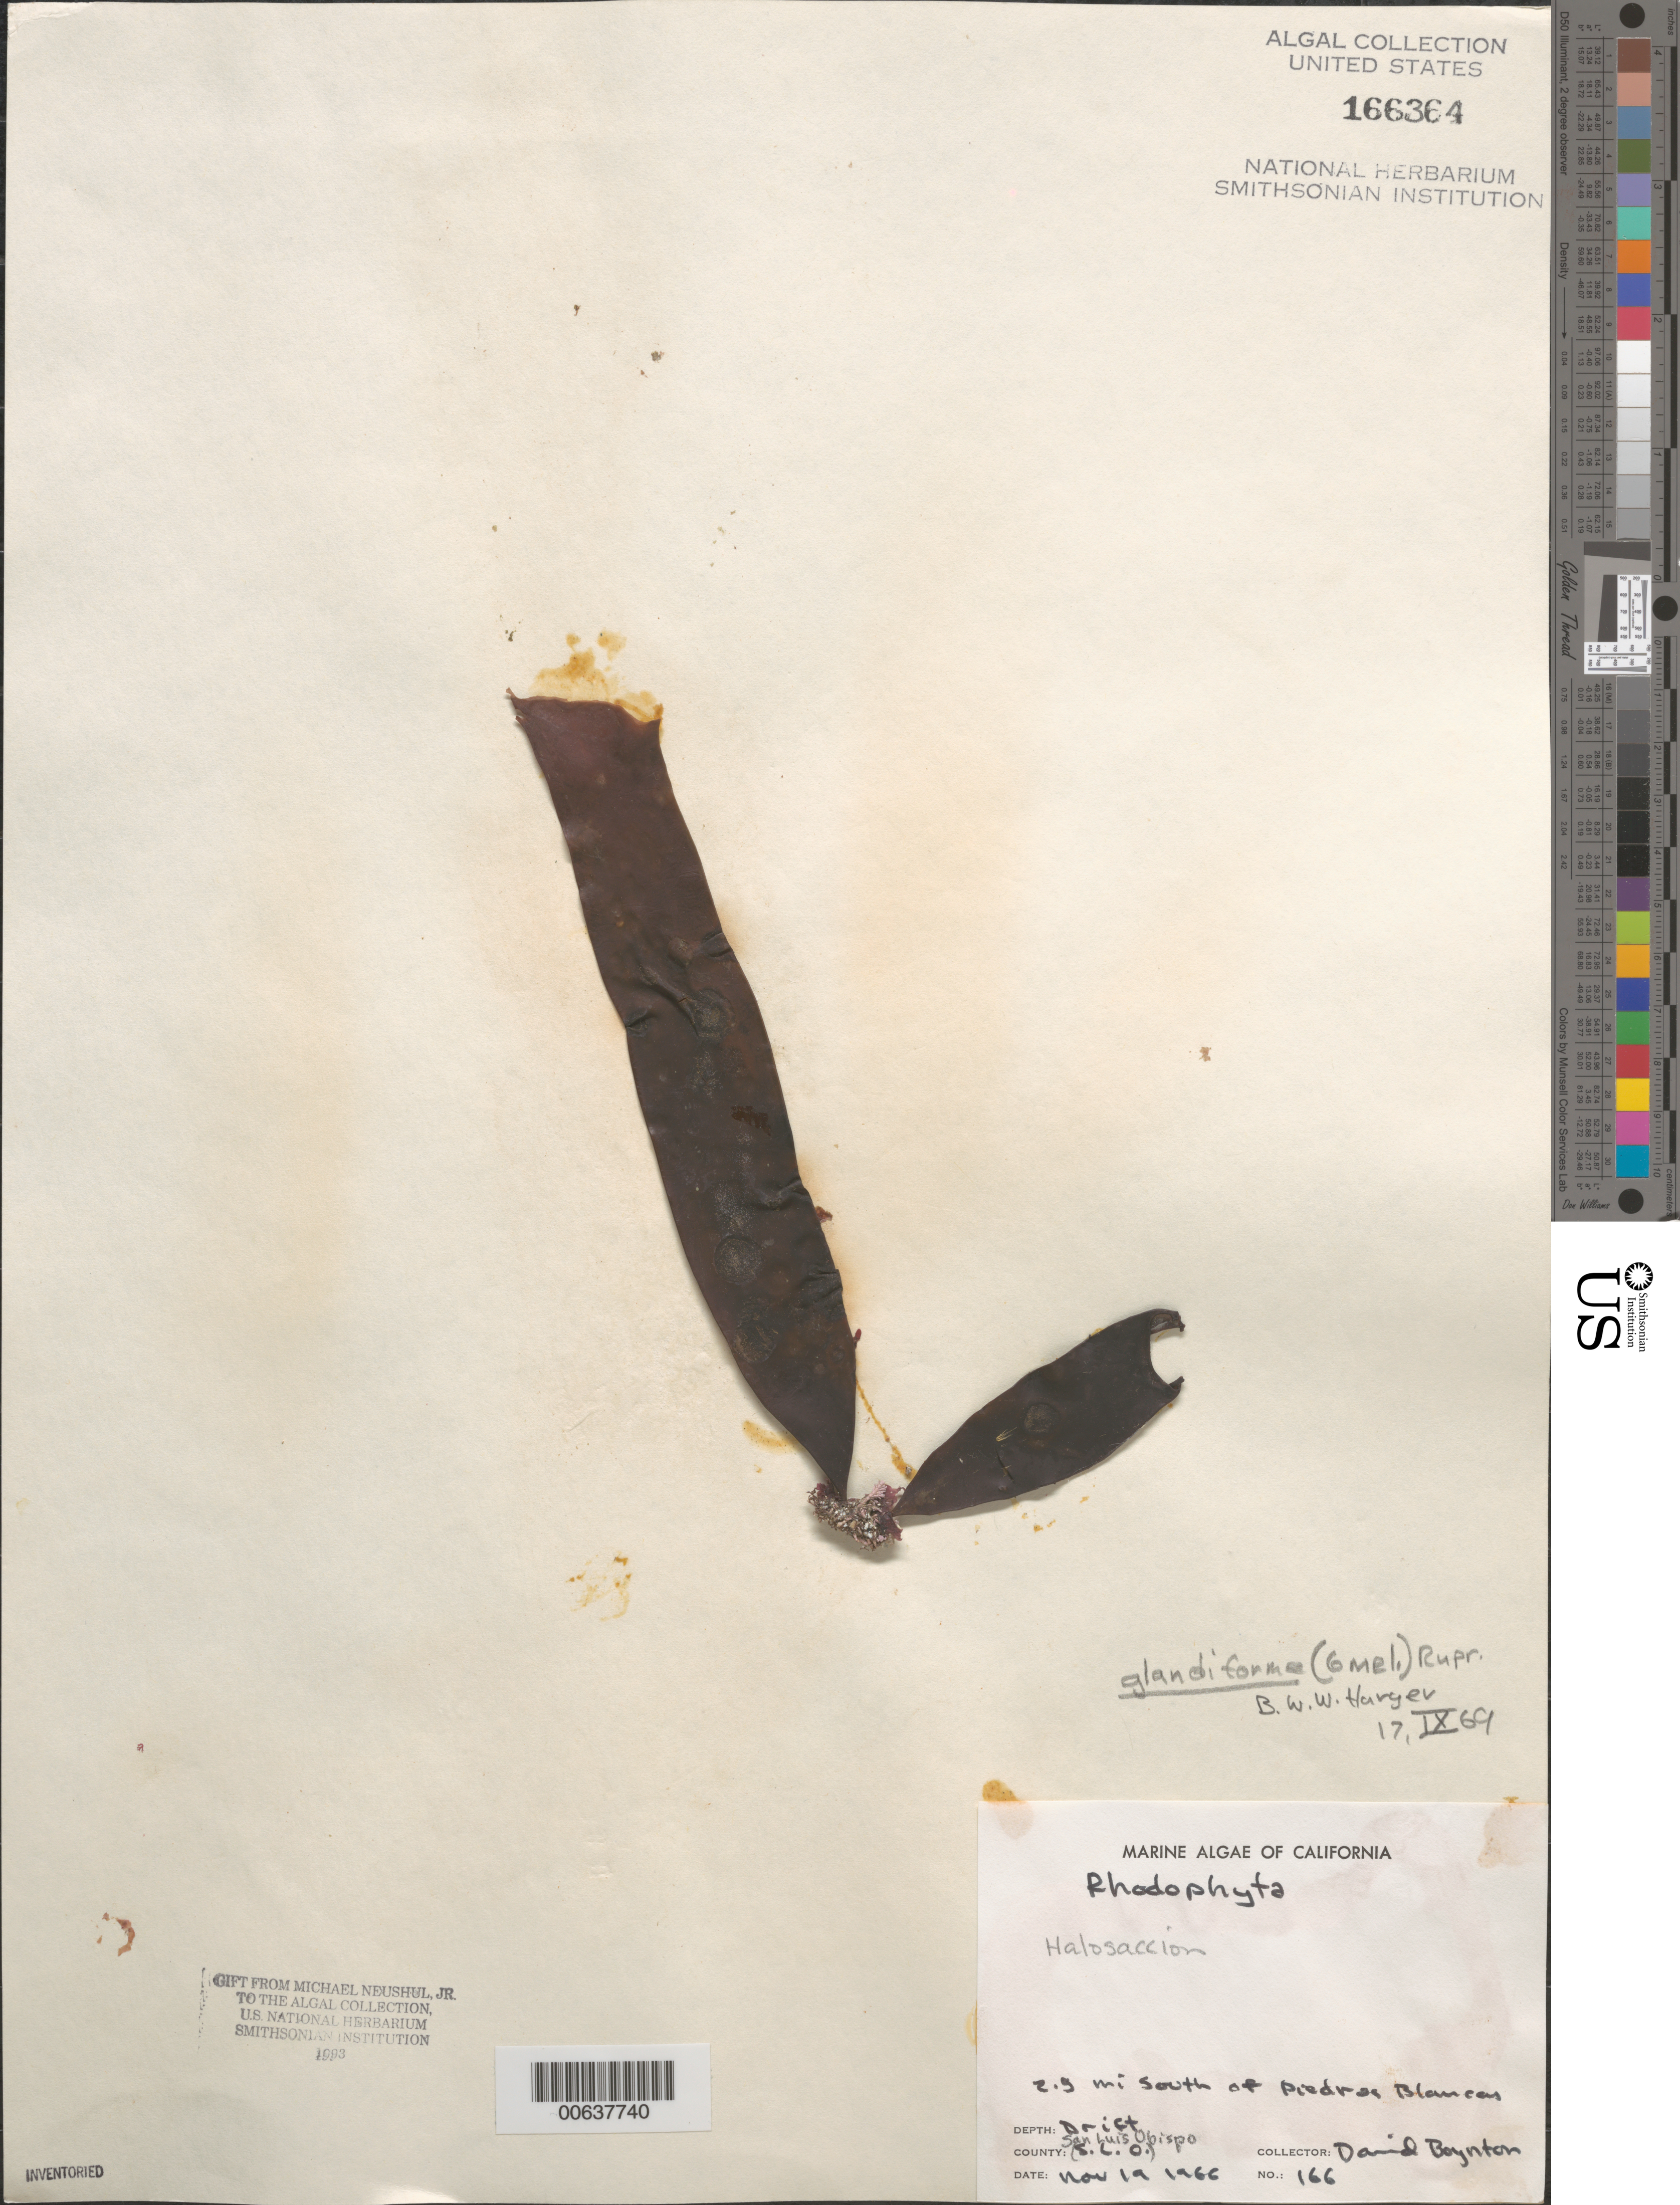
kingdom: Plantae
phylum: Rhodophyta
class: Florideophyceae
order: Palmariales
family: Palmariaceae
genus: Halosaccion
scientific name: Halosaccion glandiforme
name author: (S.G. Gmel.) Rupr.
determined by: Harger, B. W. W.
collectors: D. Boynton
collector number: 166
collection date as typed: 19 Nov 1966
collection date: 1966-11-19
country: United States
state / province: California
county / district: San Luis Obispo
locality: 2.5 miles south of Piedras Blancas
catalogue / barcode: US 166364